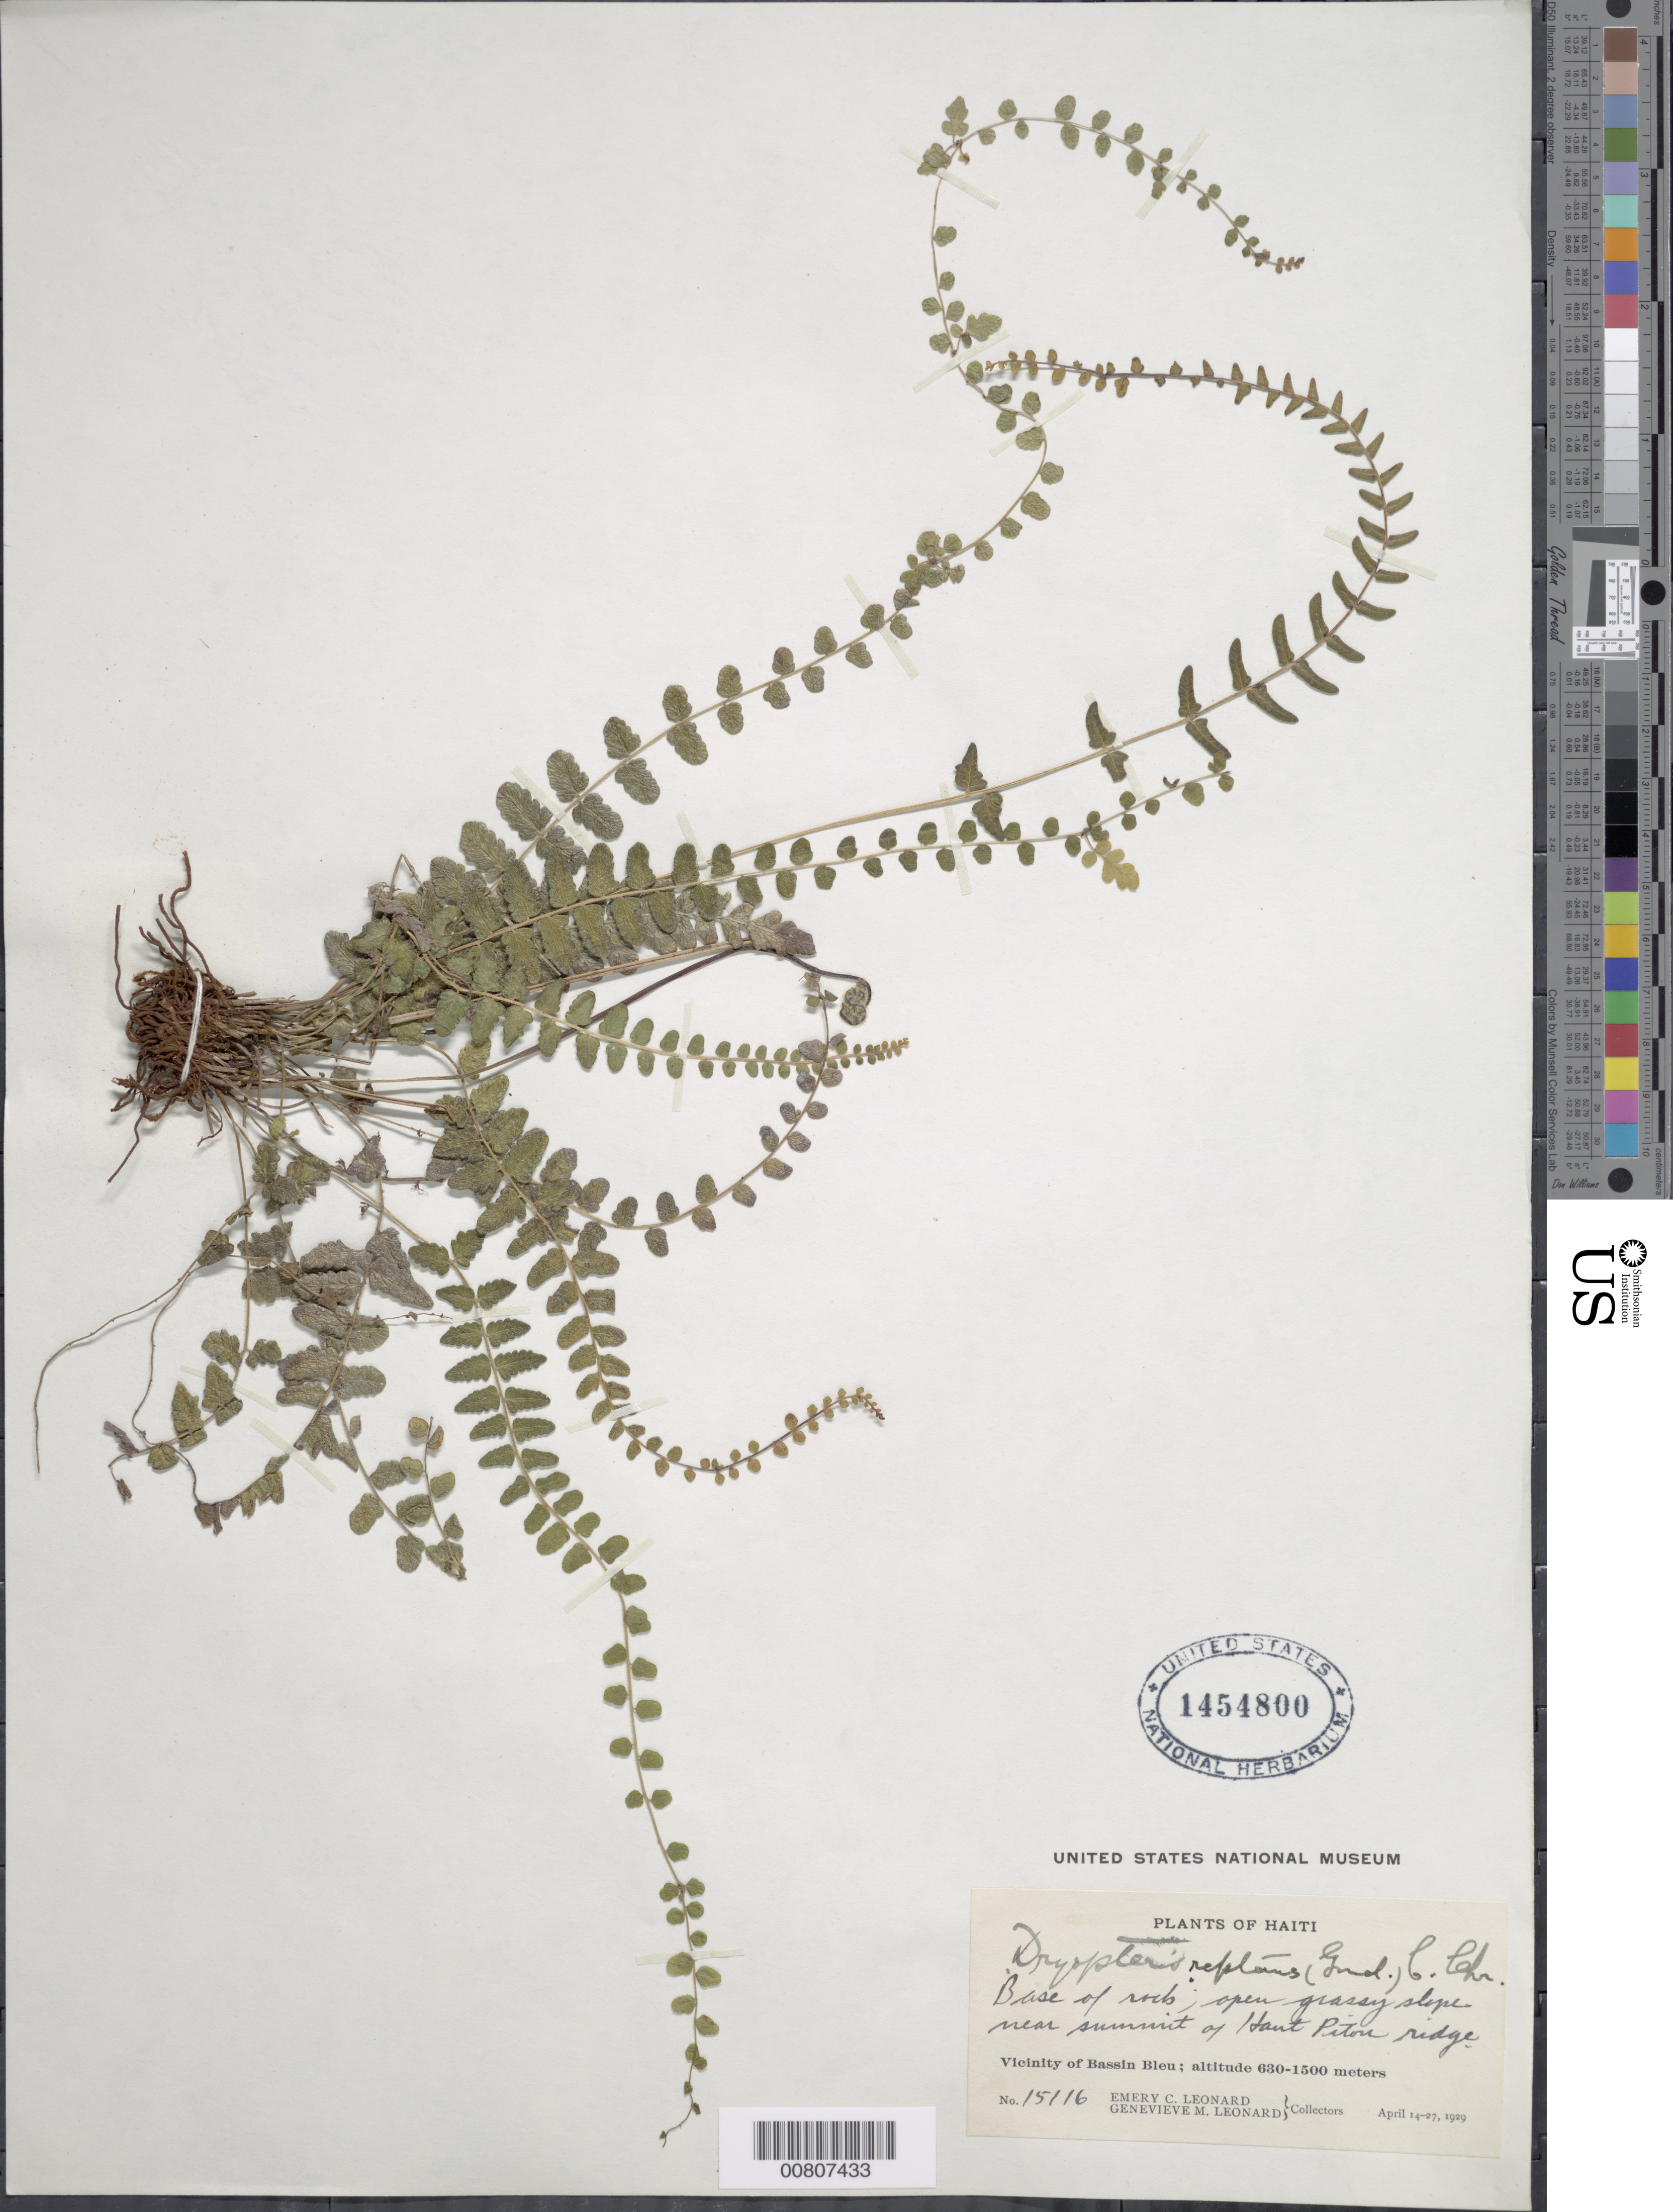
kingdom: Plantae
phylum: Tracheophyta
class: Polypodiopsida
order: Polypodiales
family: Thelypteridaceae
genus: Goniopteris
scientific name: Goniopteris reptans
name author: (J.F. Gmel.) C. Presl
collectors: E. C. Leonard & G. M. Leonard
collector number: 15116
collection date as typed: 14 Apr 1929 to 27 Apr 1929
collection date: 1929-04-14/1929-04-27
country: Haiti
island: Hispaniola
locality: Bassin Bleu vicinity, Haut Piton, near summit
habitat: Base of rock, open grassy slope near summit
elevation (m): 630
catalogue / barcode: US 1454800